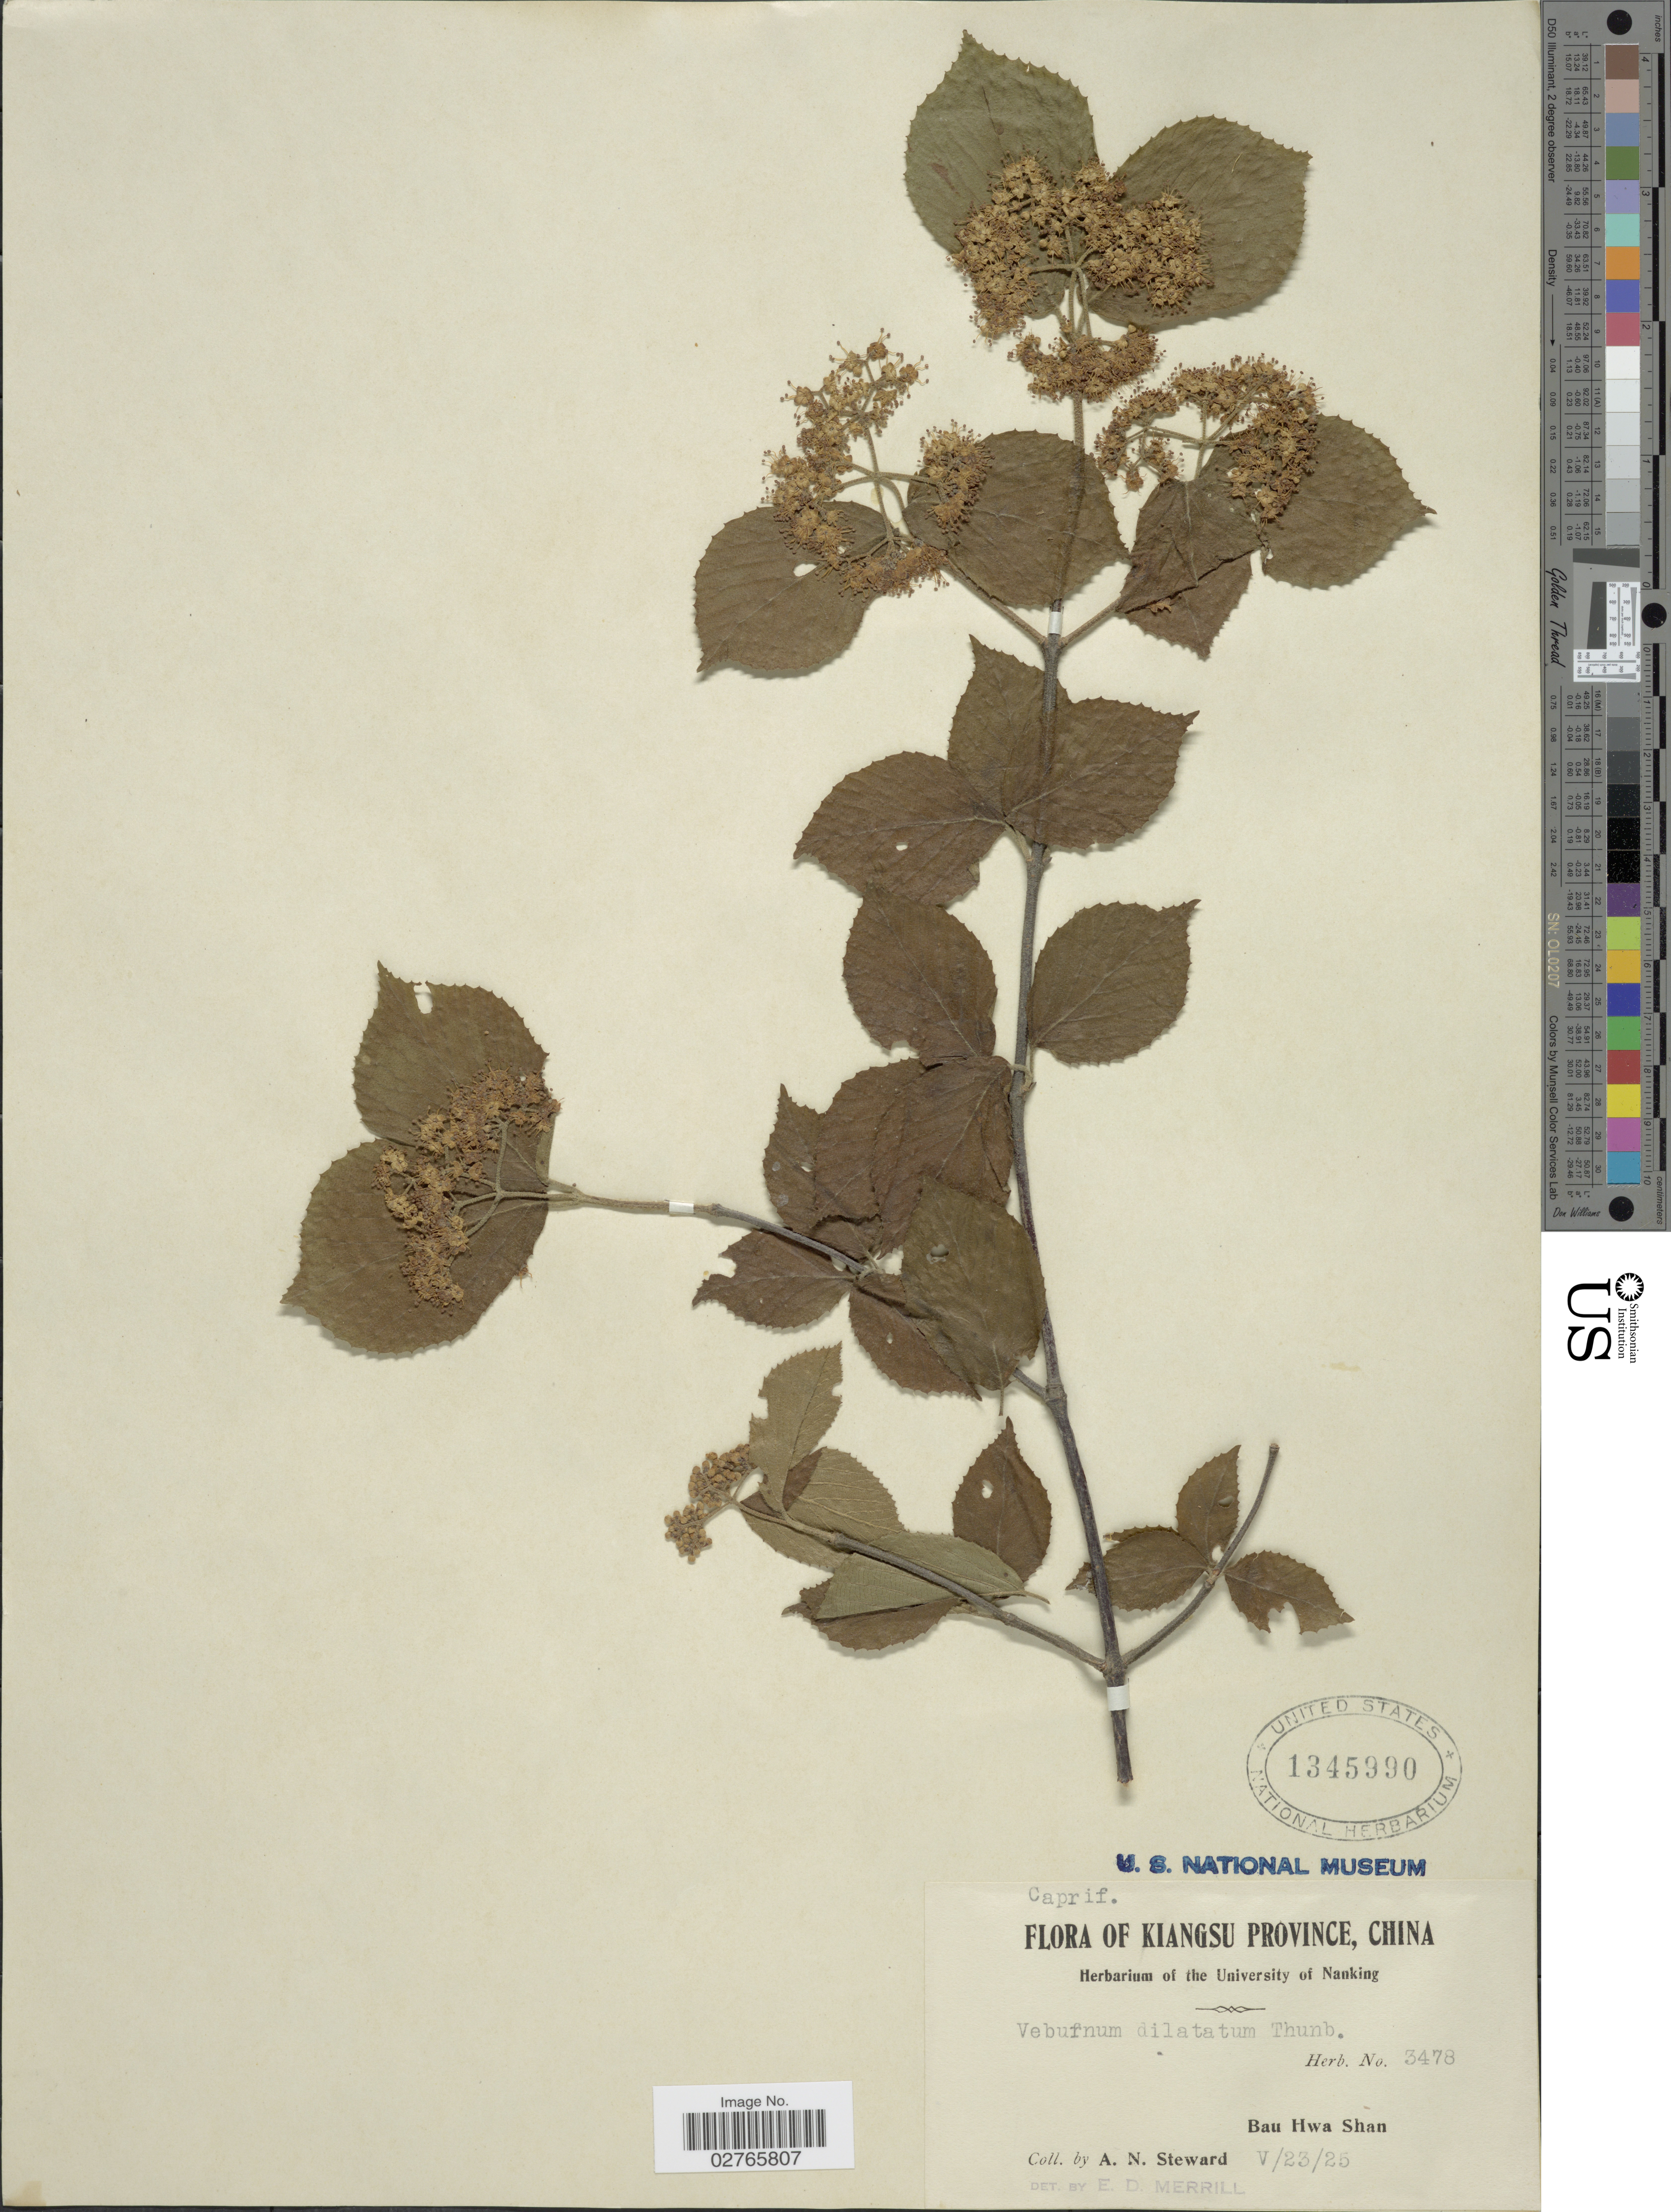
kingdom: Plantae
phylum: Tracheophyta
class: Magnoliopsida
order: Dipsacales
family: Viburnaceae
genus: Viburnum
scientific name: Viburnum dilatatum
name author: Thunb.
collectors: A. N. Steward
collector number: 3478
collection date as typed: Transcribed d/m/y: 23/5/25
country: China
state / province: Jiangsu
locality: Kiangsu Province. Bau Hwa Shan.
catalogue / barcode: US 1345990